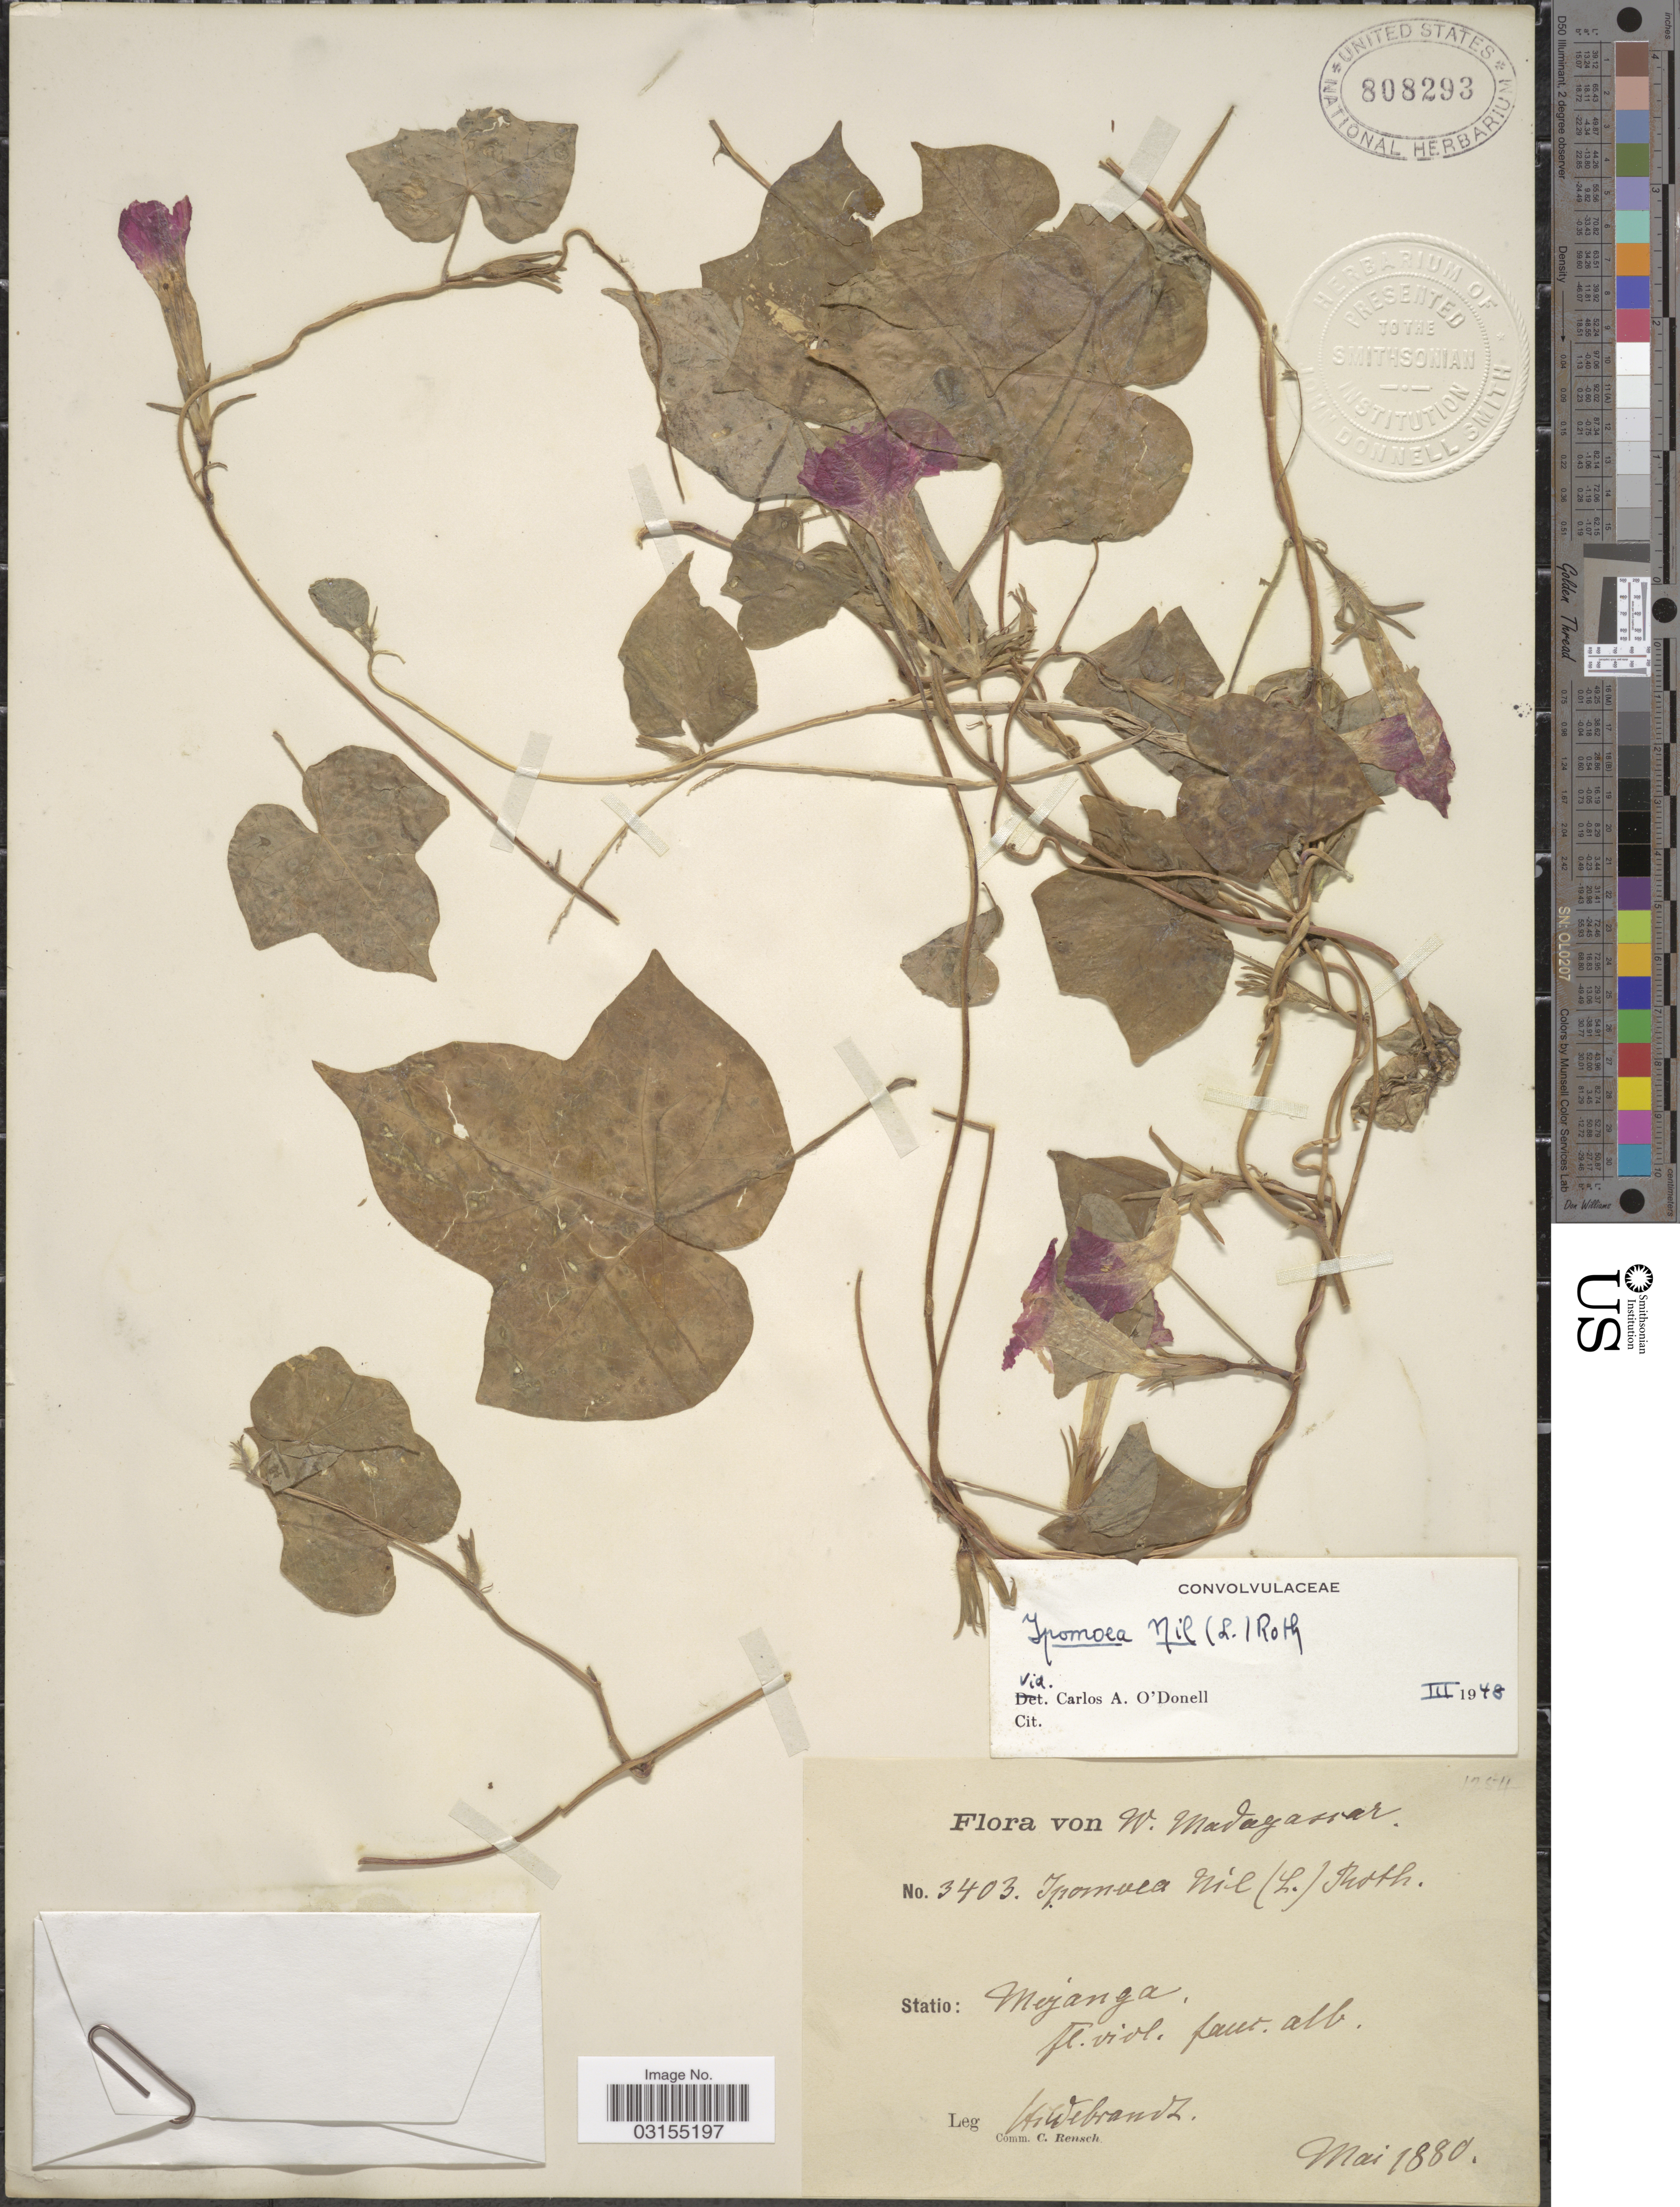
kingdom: Plantae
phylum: Tracheophyta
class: Magnoliopsida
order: Solanales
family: Convolvulaceae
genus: Ipomoea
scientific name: Ipomoea nil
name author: (L.) Roth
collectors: A. Webrandt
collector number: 3403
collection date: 1880-05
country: Madagascar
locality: W. Madagascar. Statio: Mojanga.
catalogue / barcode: US 808293